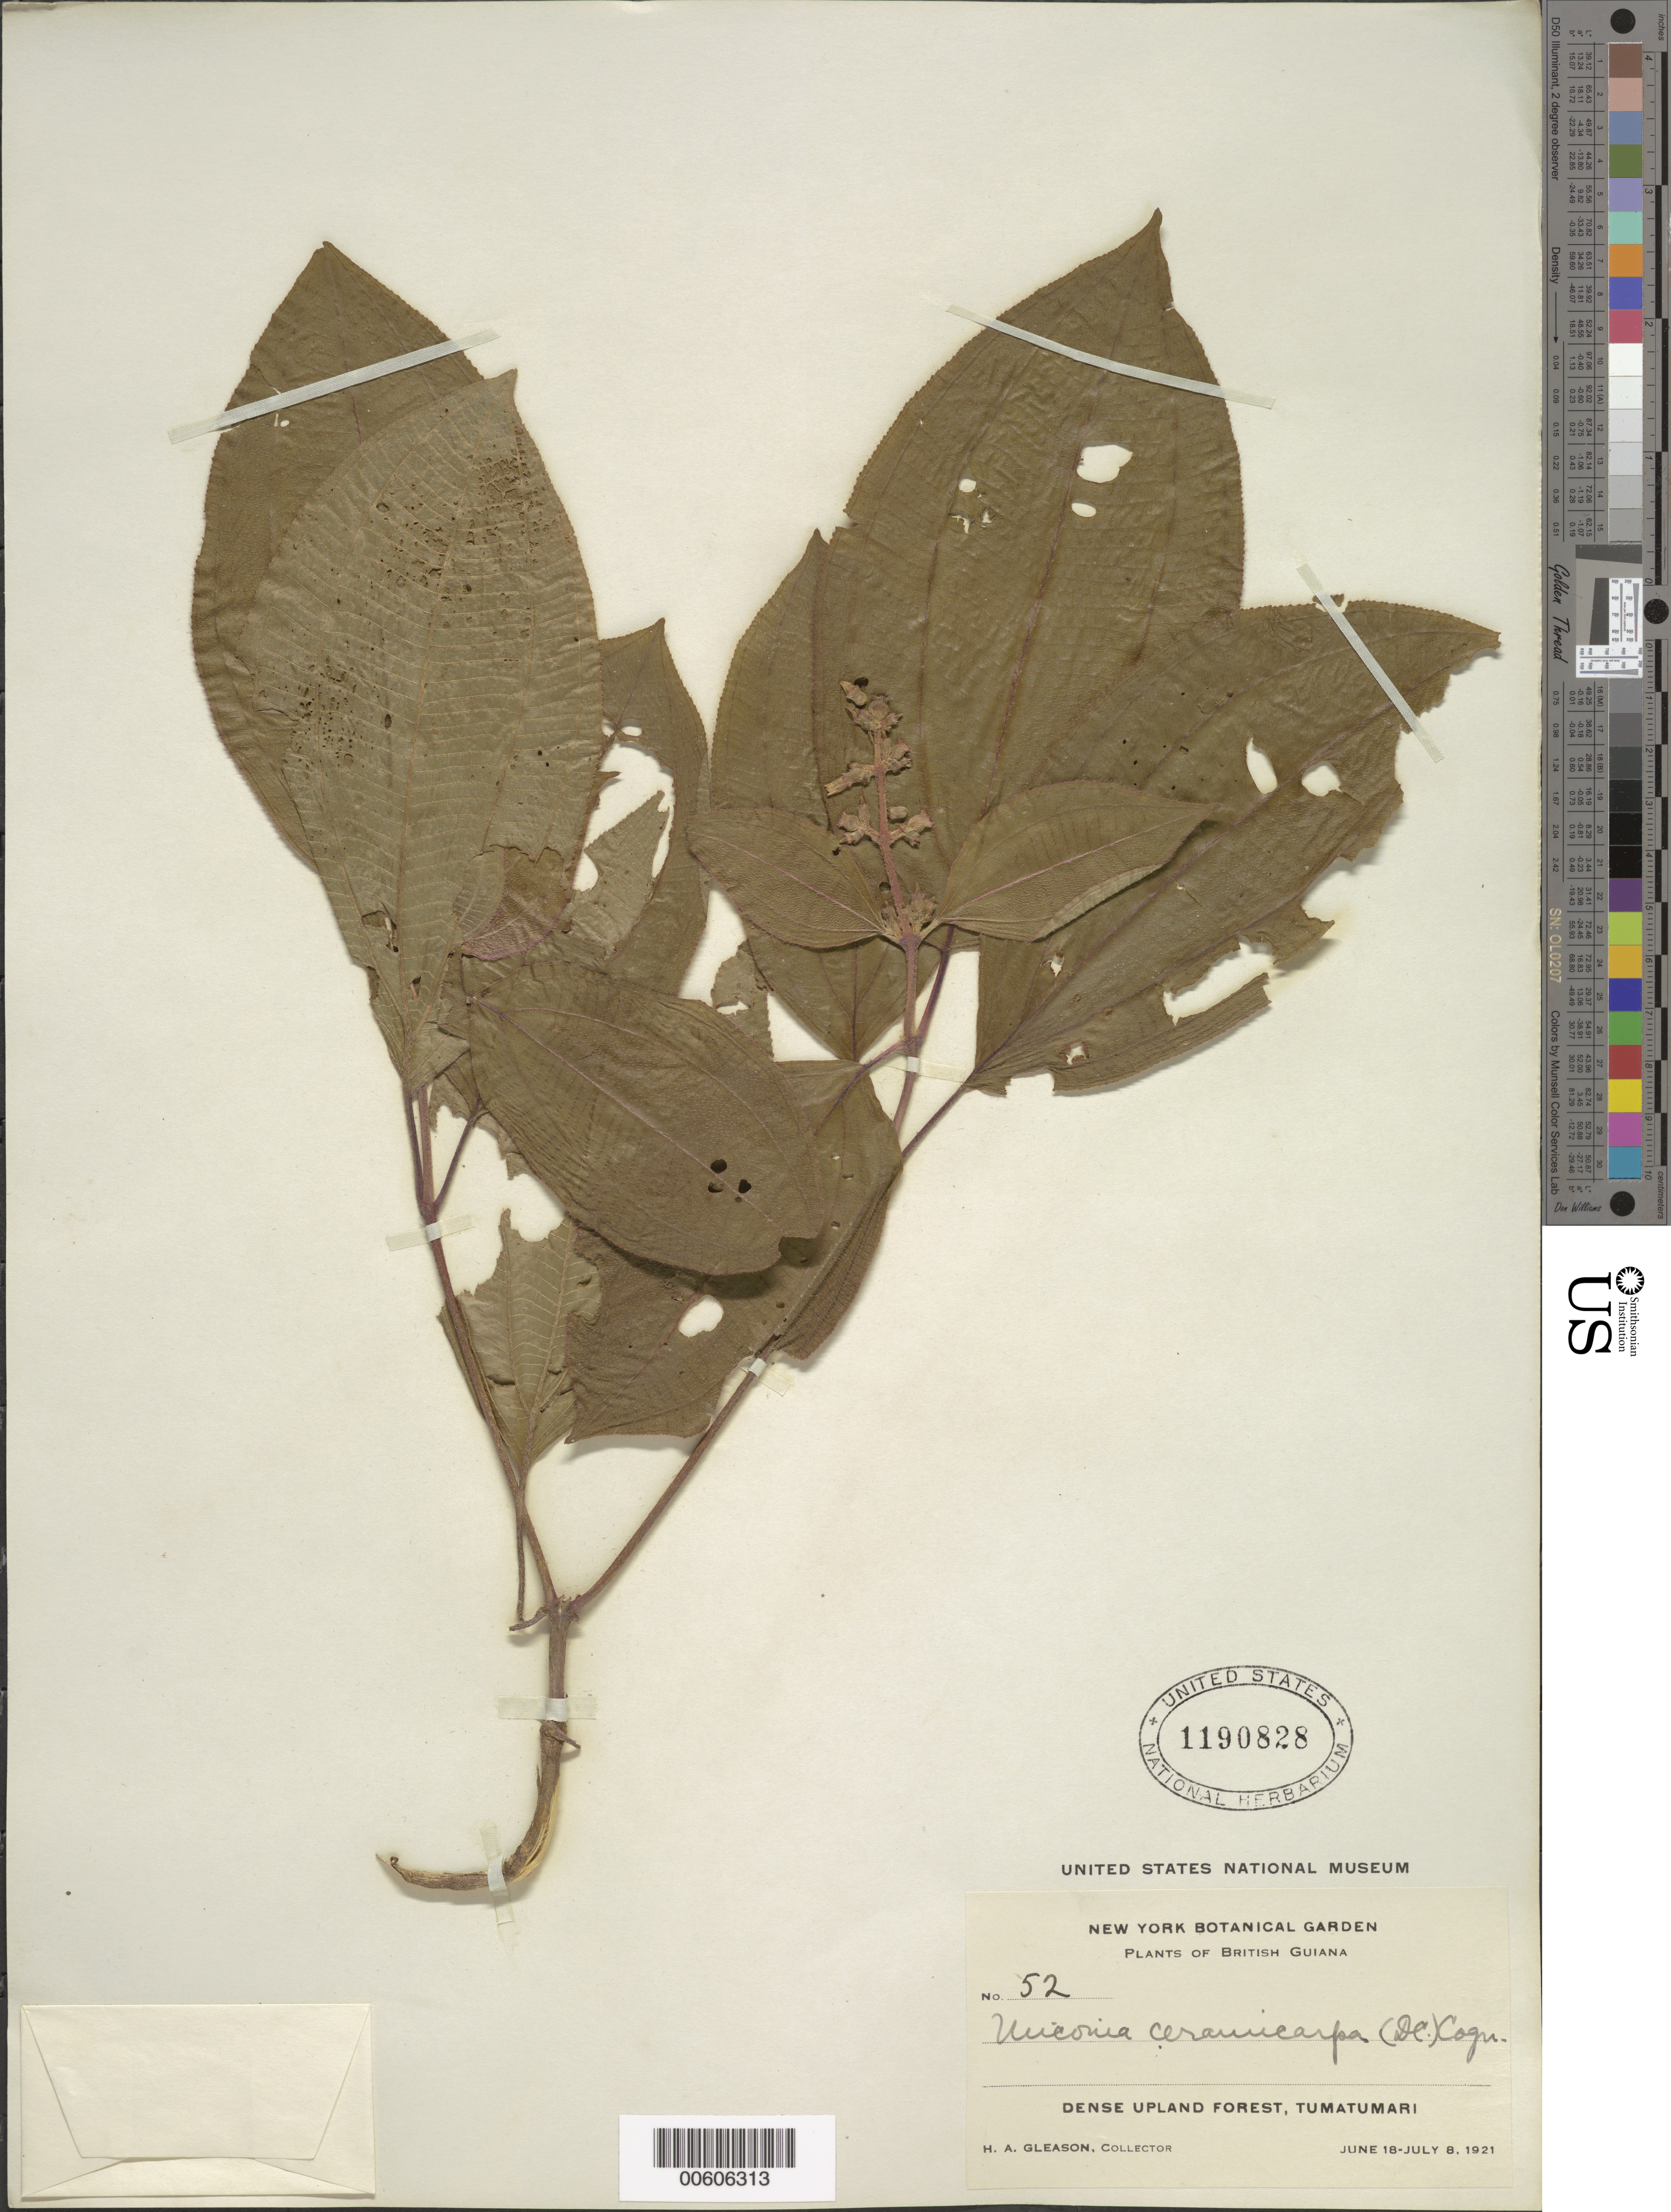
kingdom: Plantae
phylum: Tracheophyta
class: Magnoliopsida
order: Myrtales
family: Melastomataceae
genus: Miconia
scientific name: Miconia ceramicarpa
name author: (DC.) Cogn.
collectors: H. A. Gleason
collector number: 52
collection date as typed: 18-Jun-21 to 8-Jul-21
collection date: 1921-06-18/1921-07-08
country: Guyana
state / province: Potaro-Siparuni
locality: Tumatumari Village, Potaro R.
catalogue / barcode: US 1190828